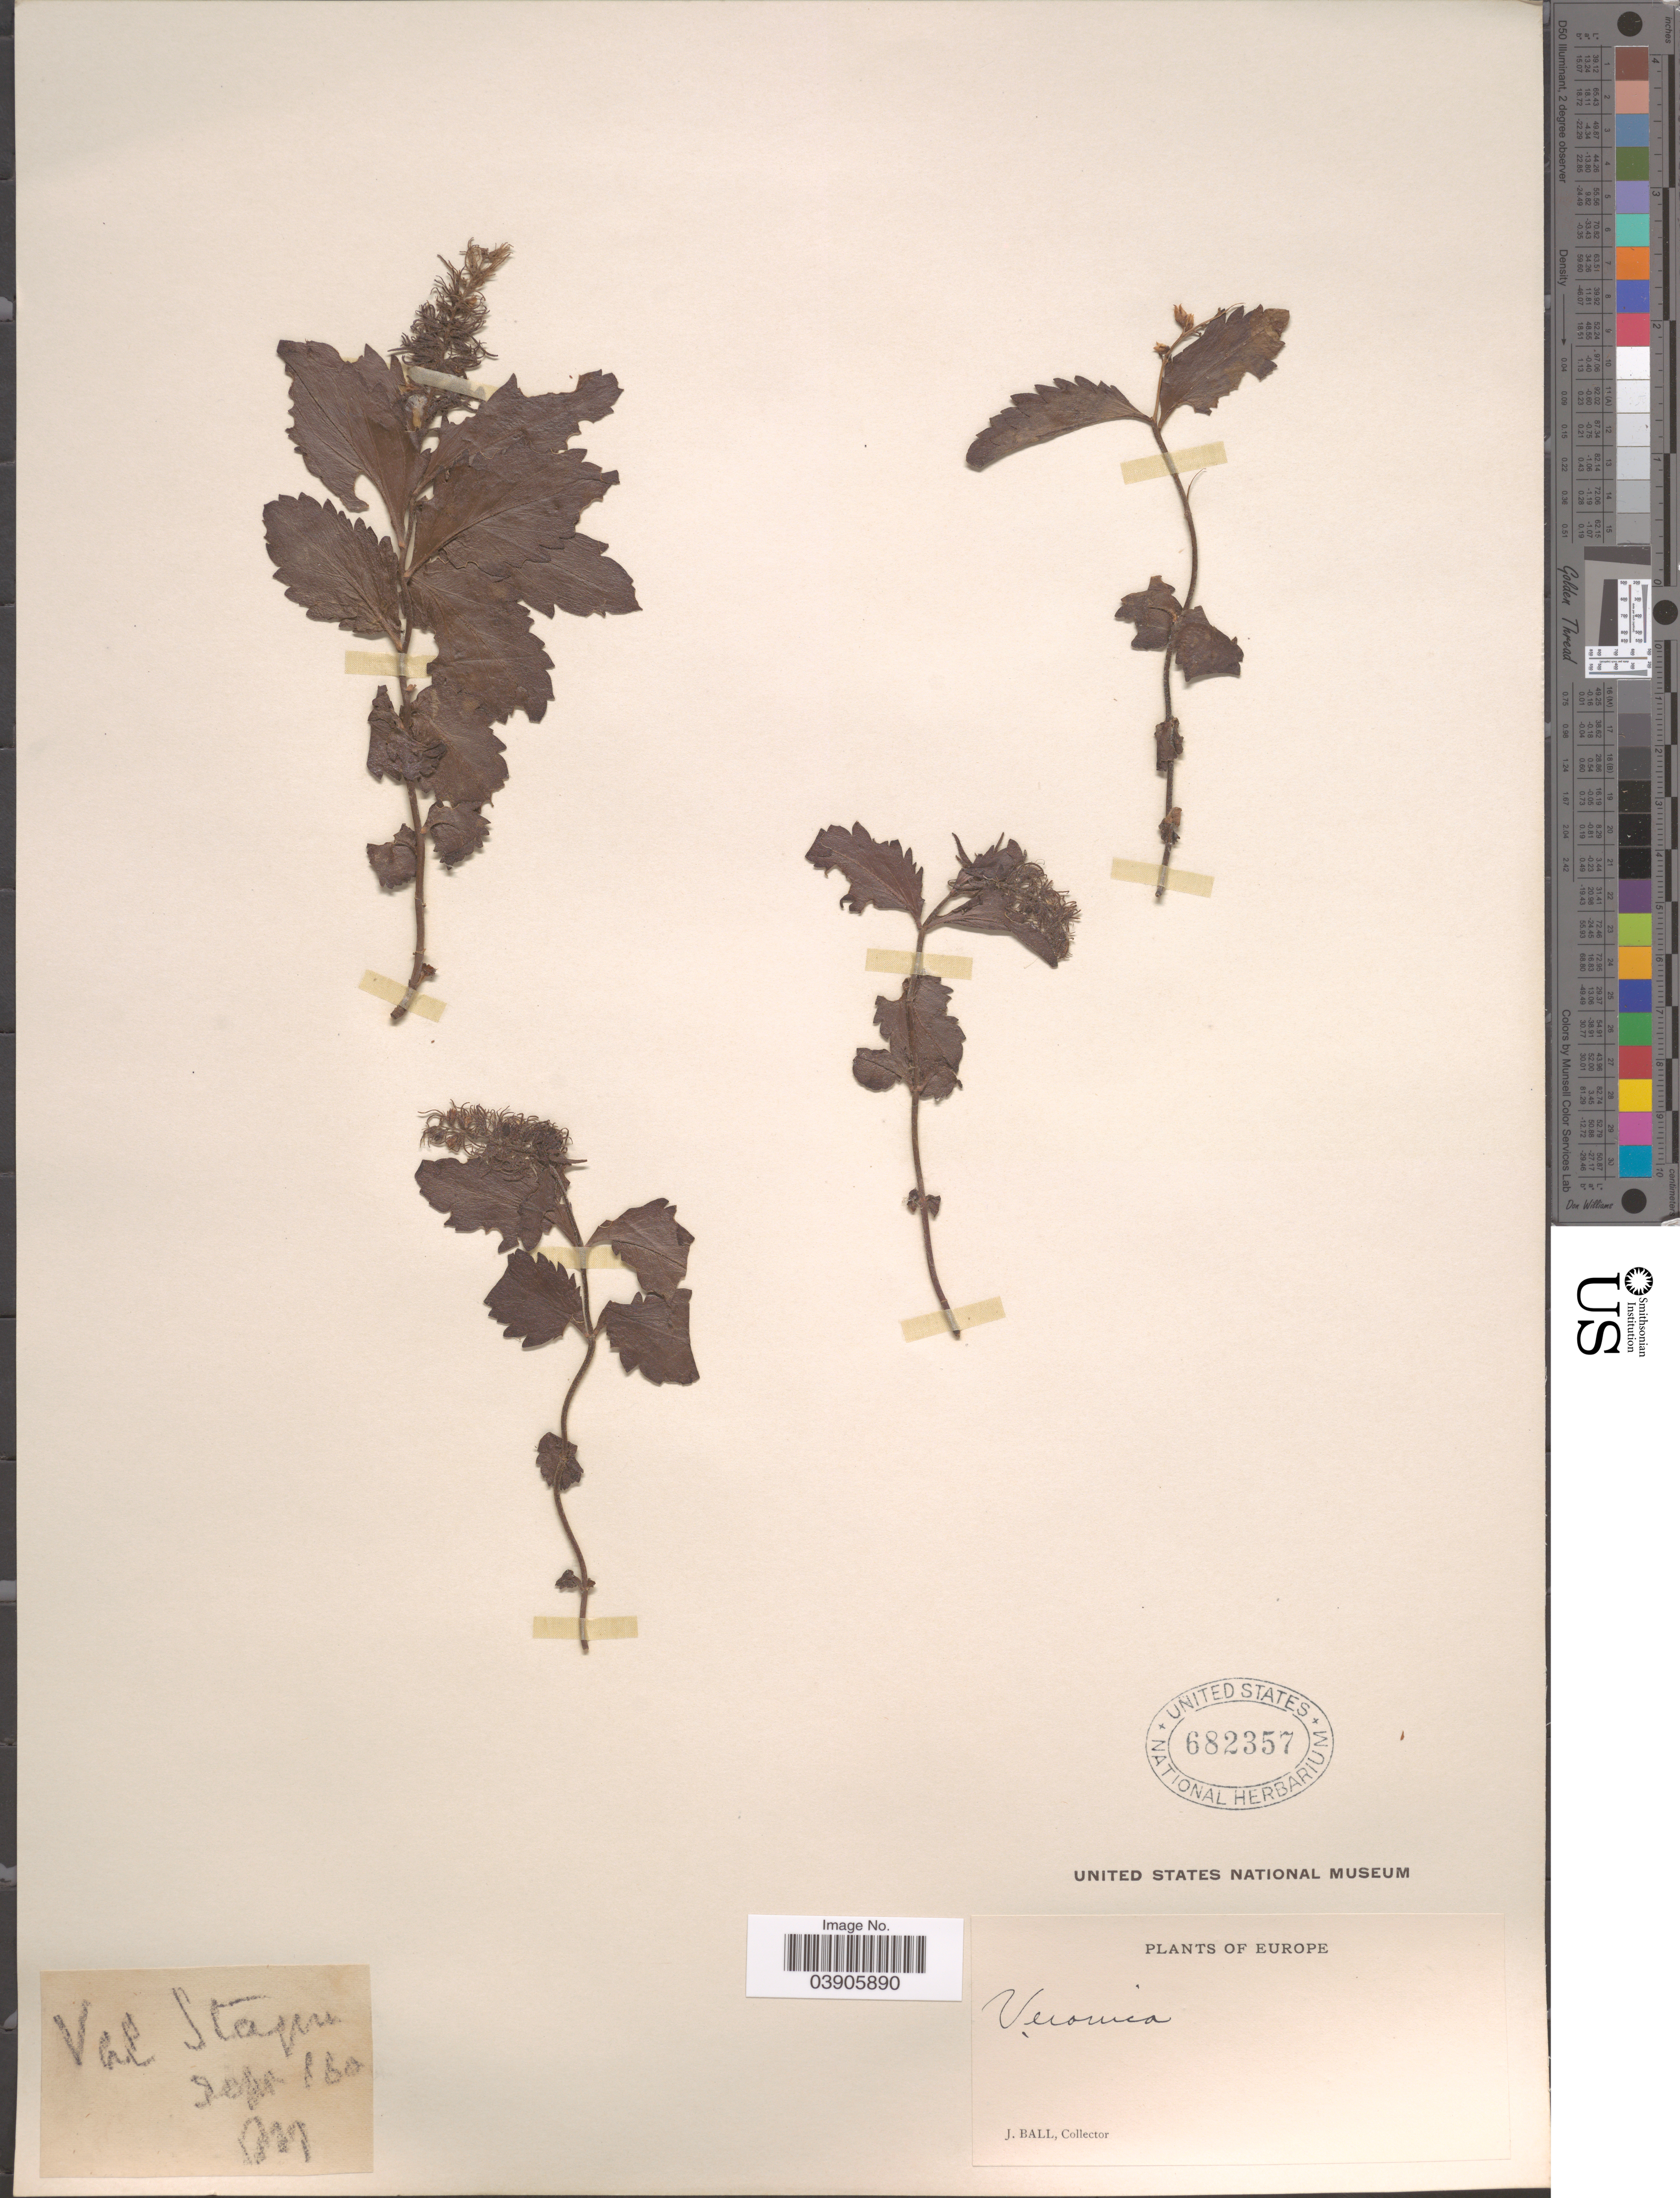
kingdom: Plantae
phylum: Tracheophyta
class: Magnoliopsida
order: Lamiales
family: Plantaginaceae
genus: Paederota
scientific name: Paederota sp.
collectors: J. Ball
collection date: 1880-09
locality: Val Stayen. [interpreted] Europe.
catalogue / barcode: US 682357